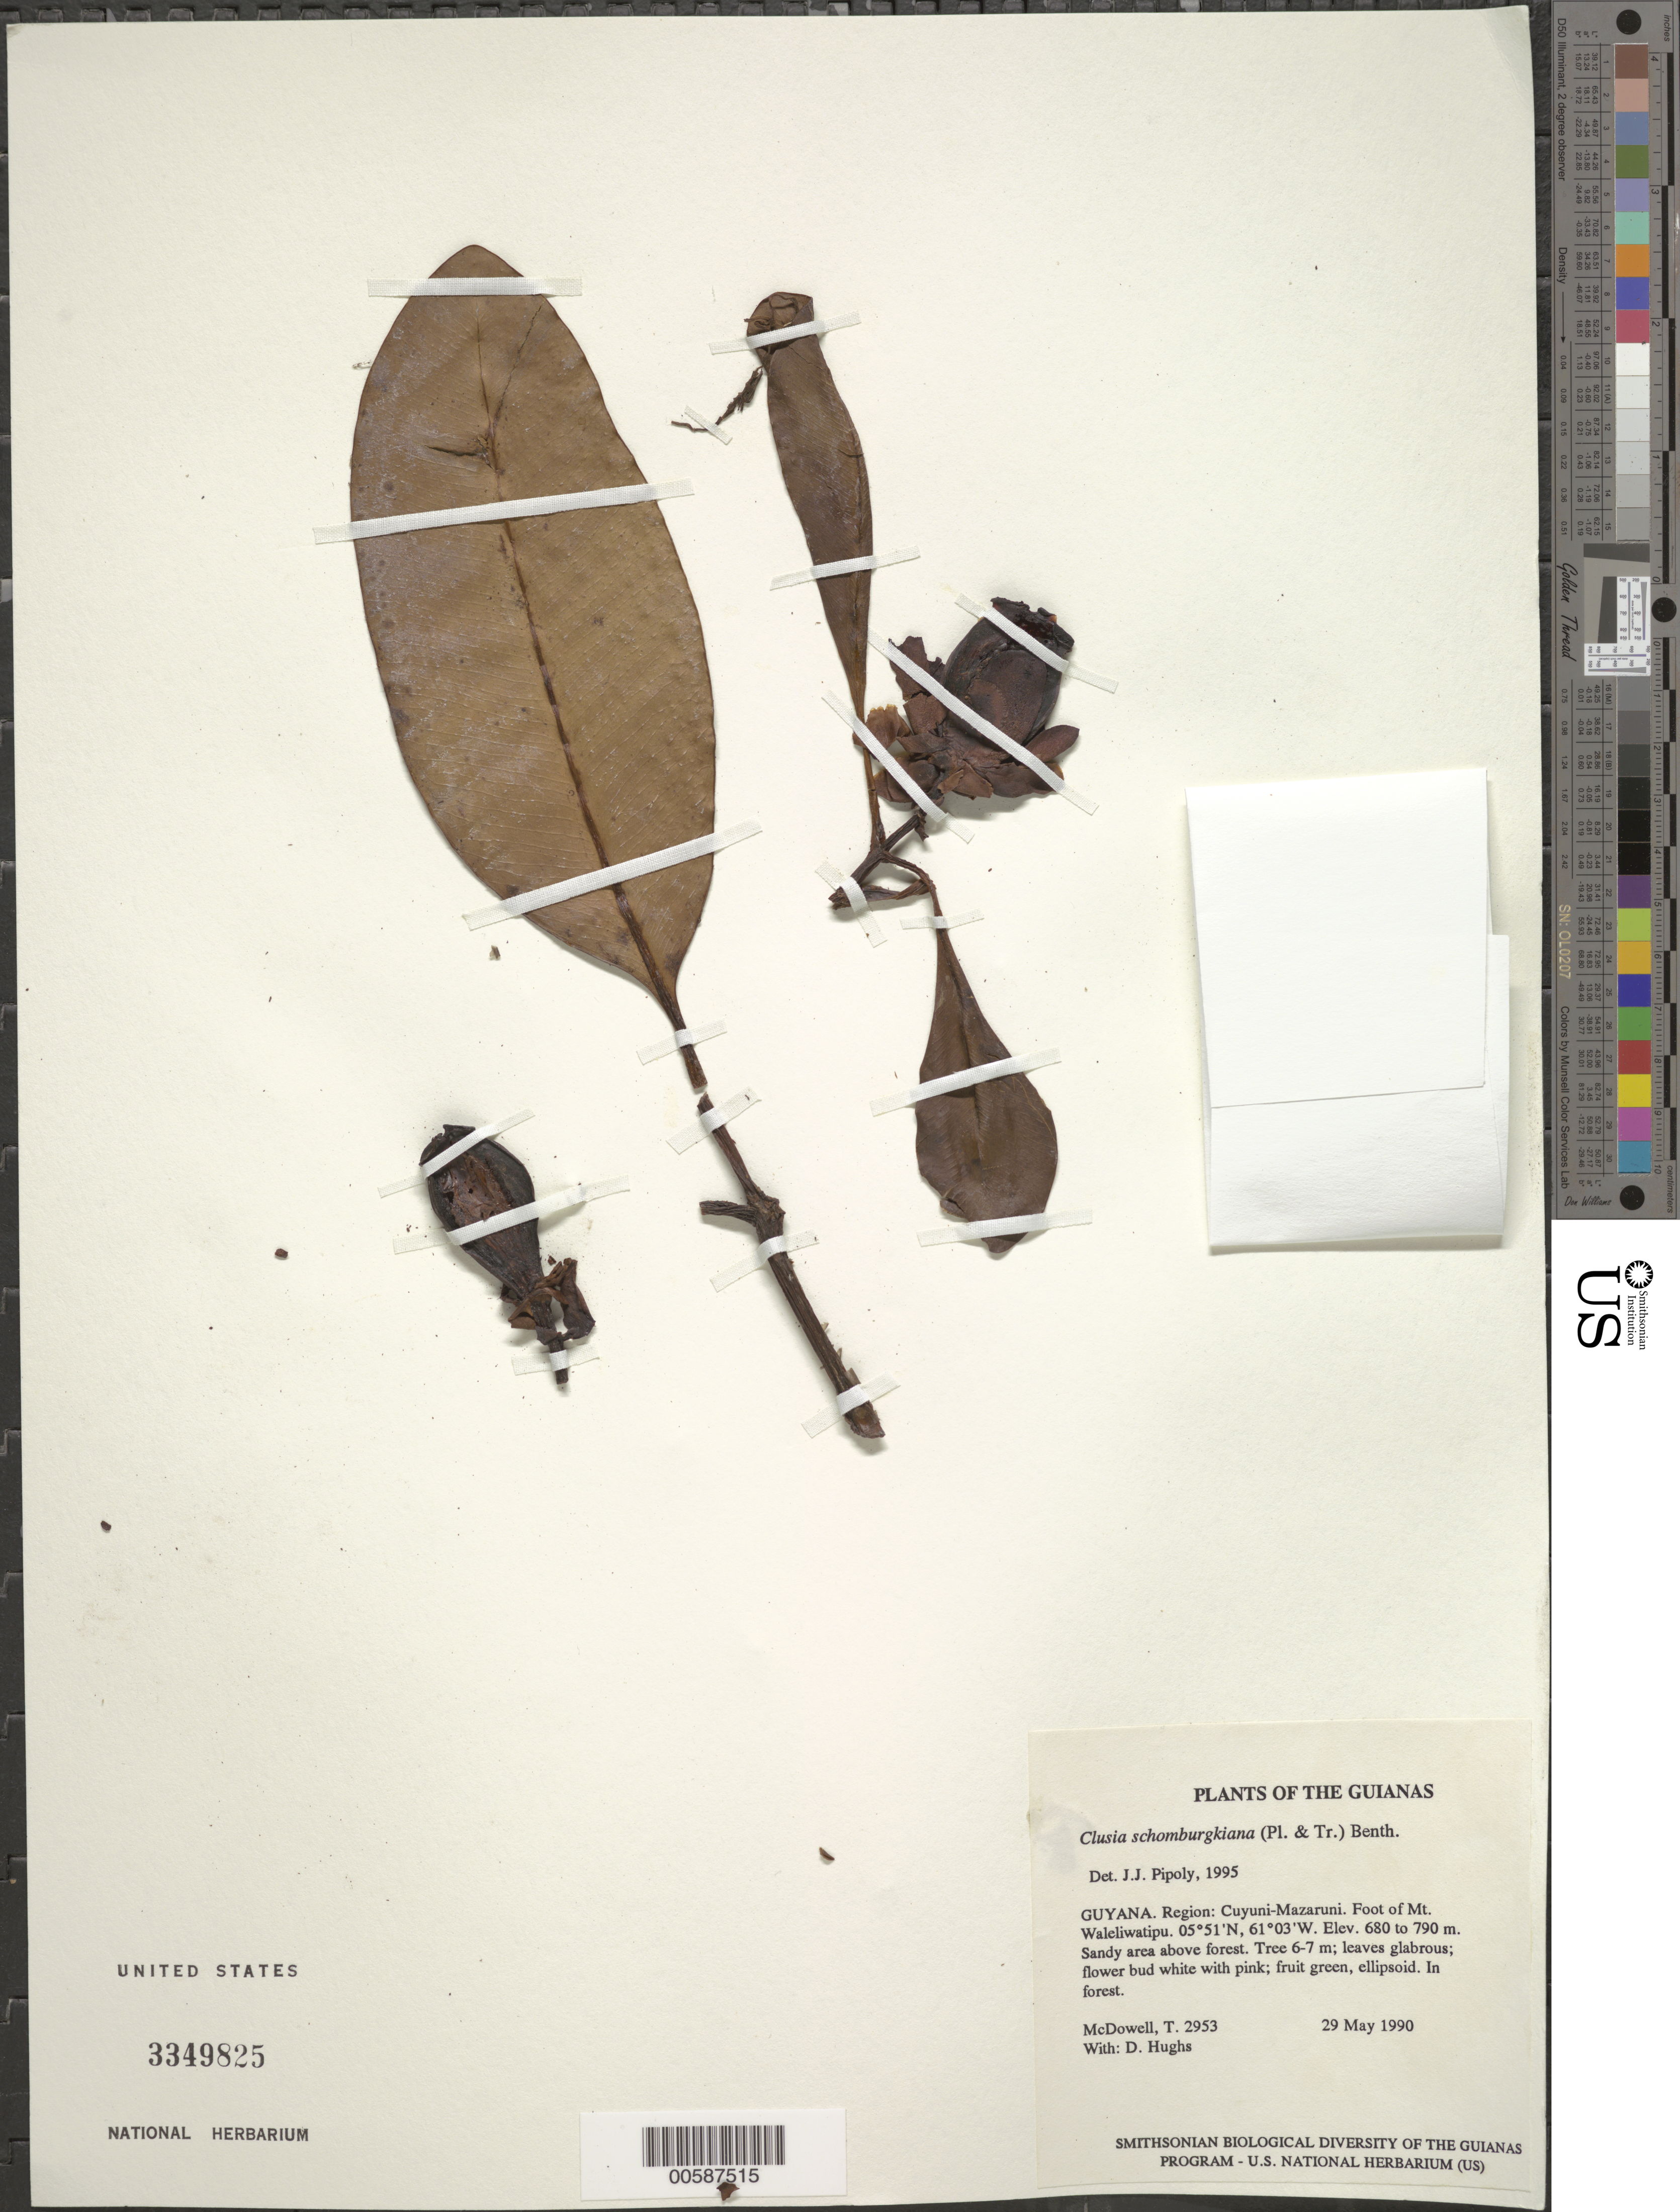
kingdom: Plantae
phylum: Tracheophyta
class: Magnoliopsida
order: Malpighiales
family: Clusiaceae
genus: Clusia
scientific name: Clusia schomburgkiana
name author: (Planch. & Triana) Benth. ex Engl.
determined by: Pipoly, J. J., III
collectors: T. McDowell, D. Hughs, L. Anselmo & L. Thompson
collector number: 2953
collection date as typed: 29 May 1990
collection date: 1990-05-29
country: Guyana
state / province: Cuyuni-Mazaruni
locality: Foot of Mt. Waleliwatipu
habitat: Sandy area above forest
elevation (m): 680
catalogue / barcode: US 3349825